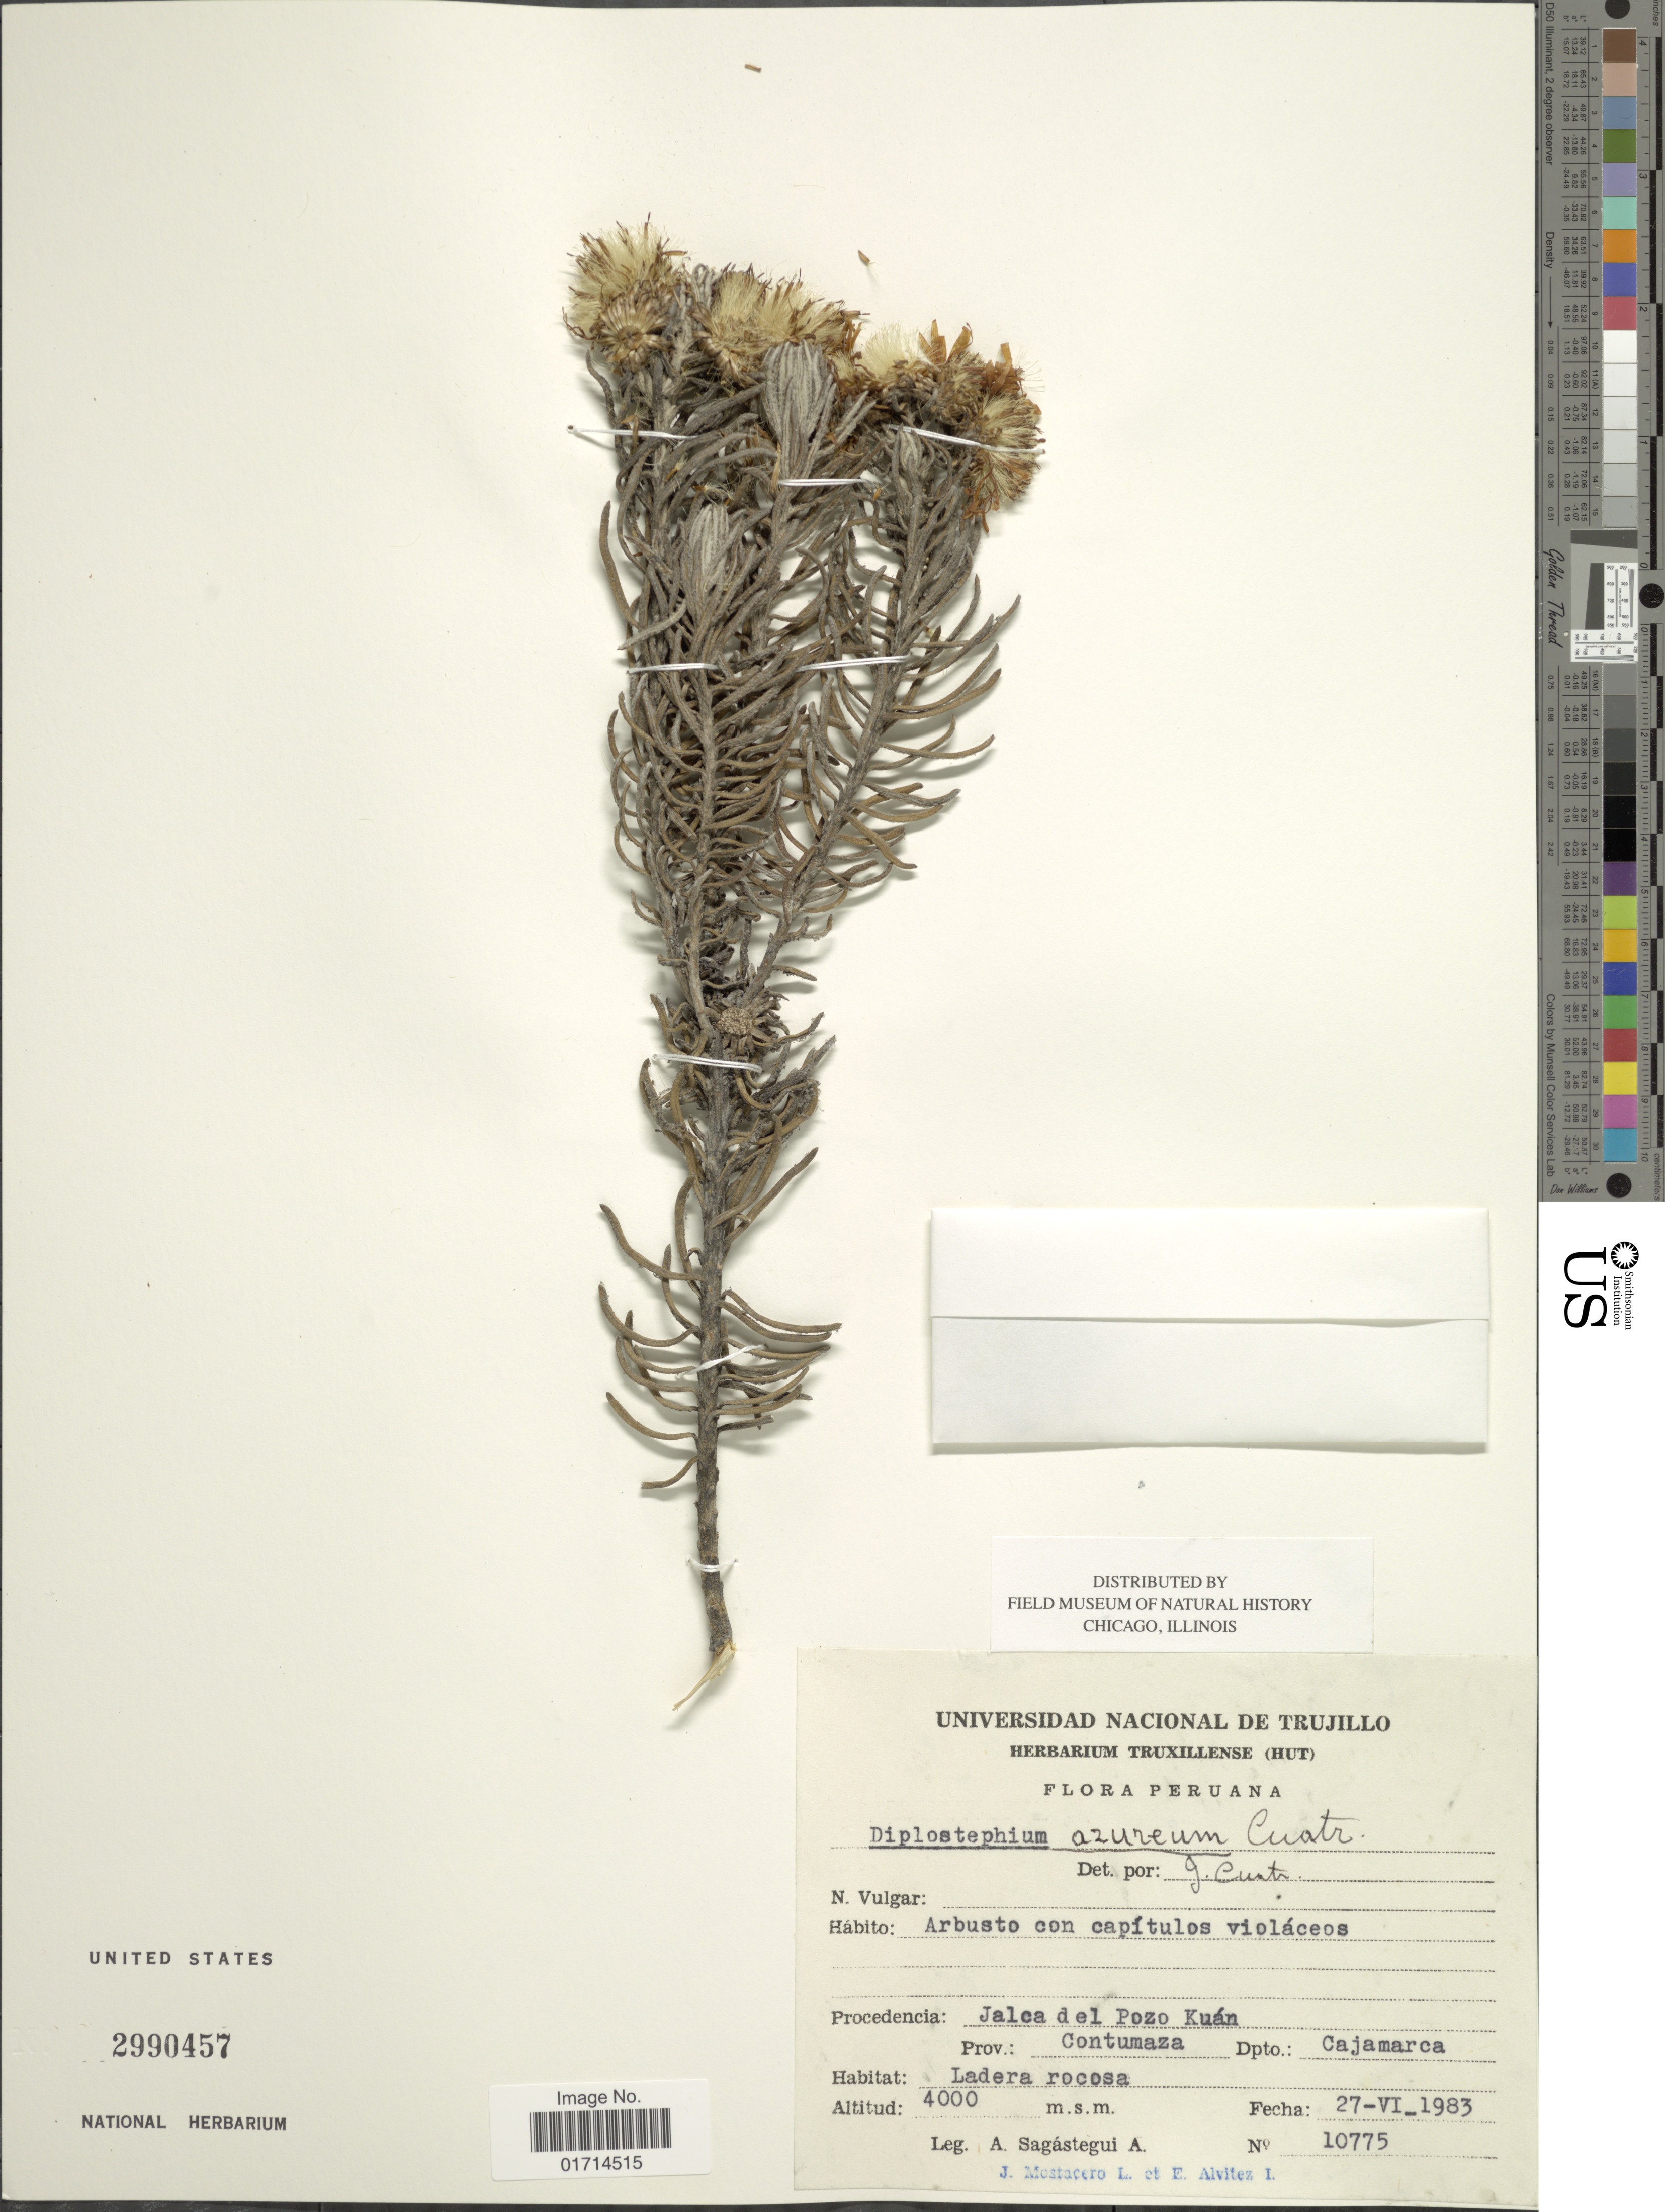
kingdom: Plantae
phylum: Tracheophyta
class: Magnoliopsida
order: Asterales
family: Asteraceae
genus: Diplostephium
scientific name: Diplostephium azureum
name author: Cuatrec.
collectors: A. Sagástegui A., J. Mostacero & E. Alvitez I.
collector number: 10775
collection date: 1983-06-27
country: Peru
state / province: Cajamarca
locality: Peruana, Procedencia: Jalca del Pozo Kuan, Prov. Contumaza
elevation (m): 4000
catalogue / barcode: US 2990457